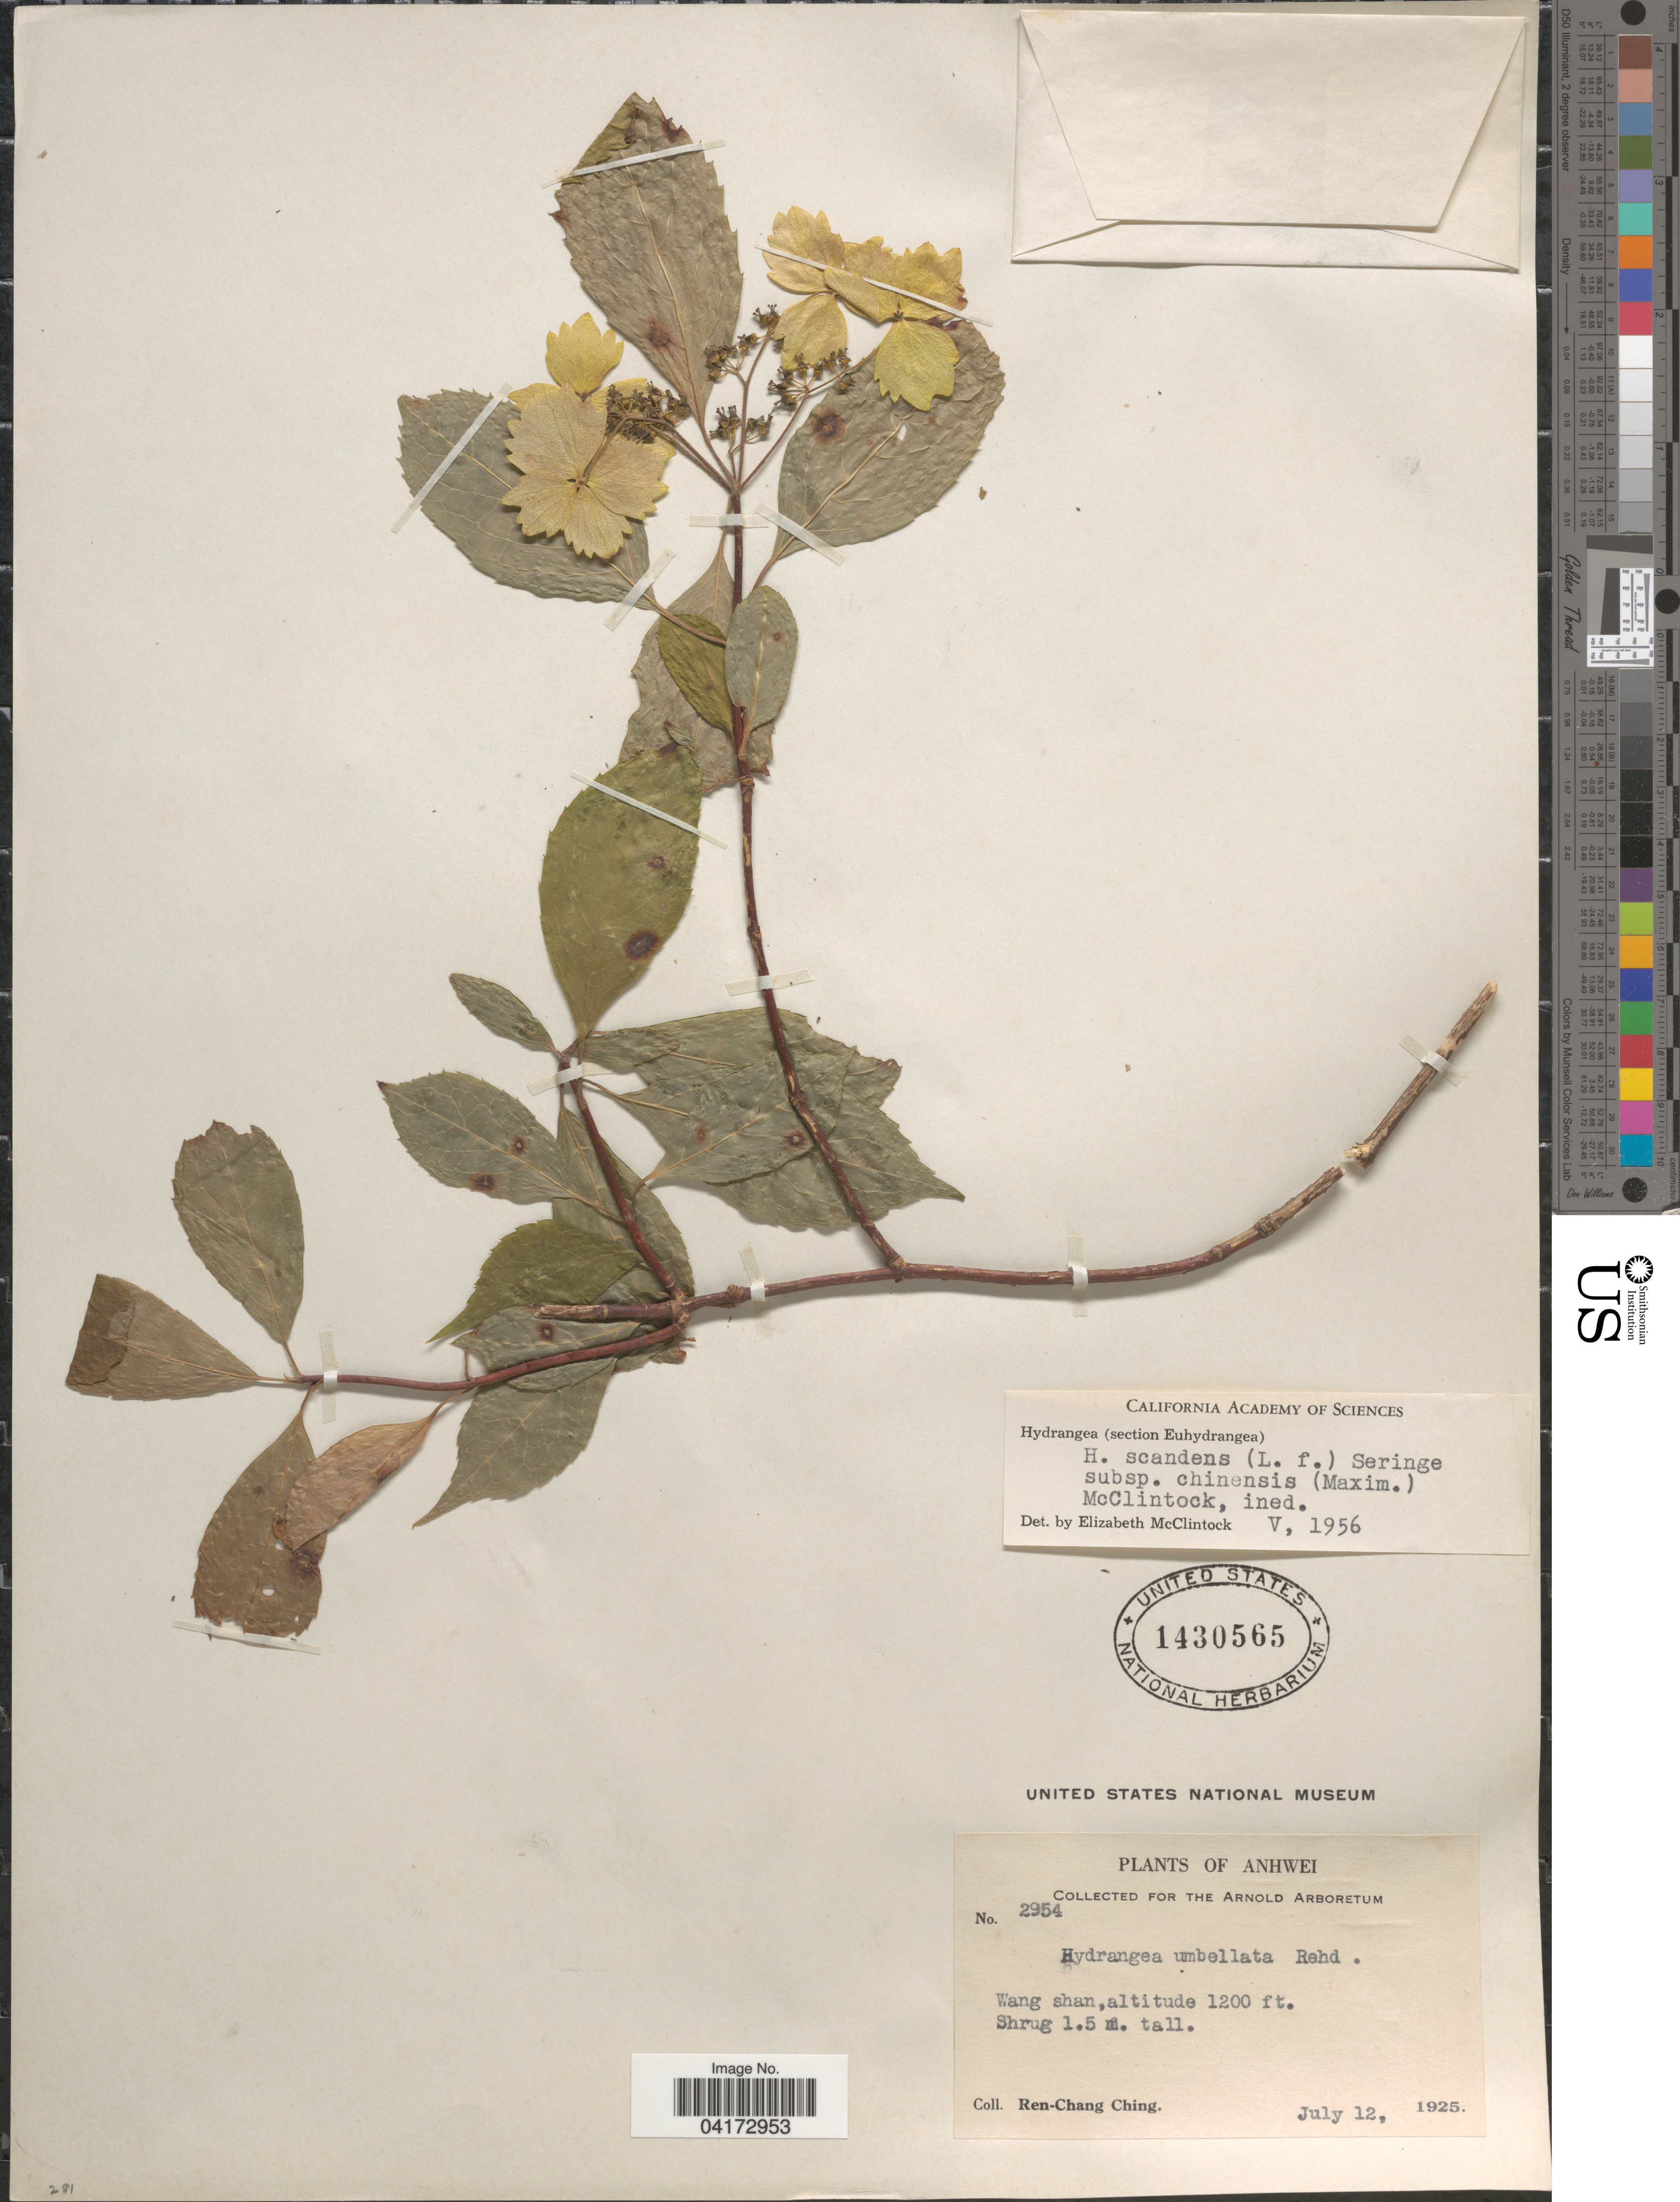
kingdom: Plantae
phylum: Tracheophyta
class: Magnoliopsida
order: Cornales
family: Hydrangeaceae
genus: Hydrangea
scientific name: Hydrangea scandens subsp. chinensis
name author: (Maxim.) E. M. McClint.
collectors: R. C. Ching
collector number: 2954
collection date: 1925-07-12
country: China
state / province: Anhui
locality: Anhwei. Wang shan.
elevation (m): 366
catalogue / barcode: US 1430565